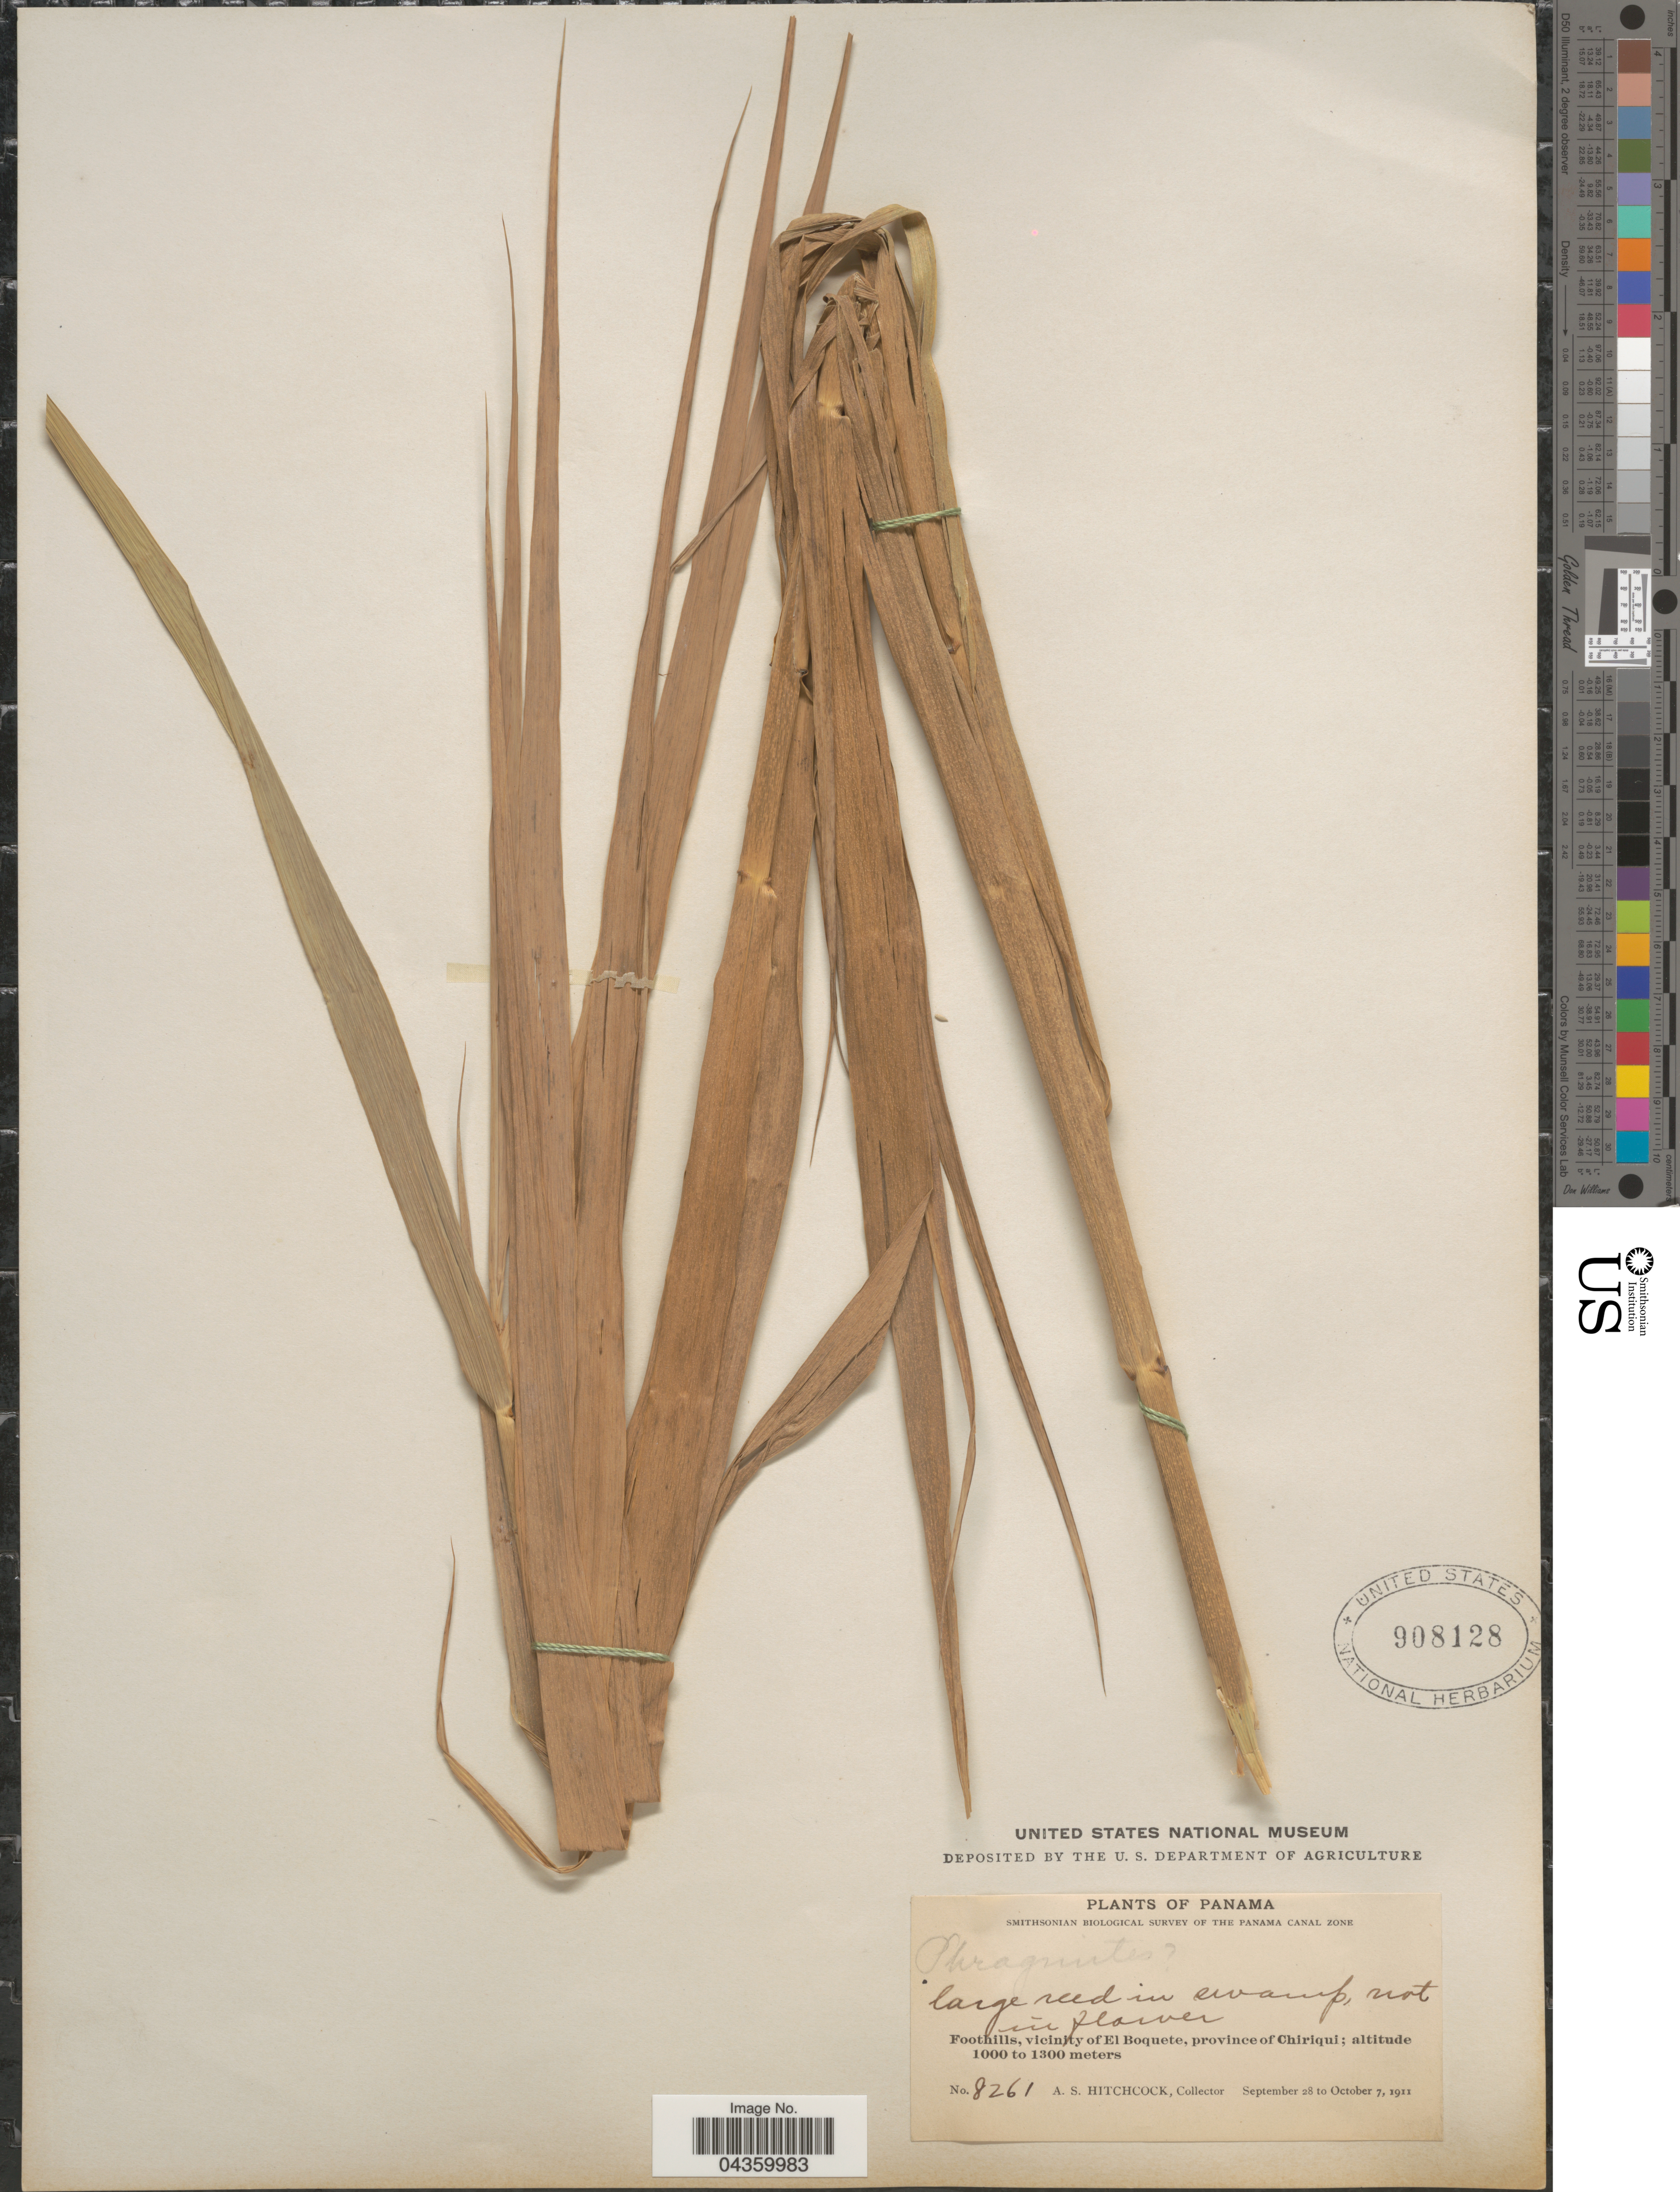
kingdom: Plantae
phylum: Tracheophyta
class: Liliopsida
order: Poales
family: Poaceae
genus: Phragmites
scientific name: Phragmites australis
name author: (Cav.) Trin. ex Steud.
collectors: A. S. Hitchcock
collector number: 8261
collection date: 1911-09-28/1911-10-07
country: Panama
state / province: Chiriqui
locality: Smithsonian Biological Survey of the Panama Canal Zone. Foothills, vicinity of El Boquete.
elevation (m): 1000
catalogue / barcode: US 908128